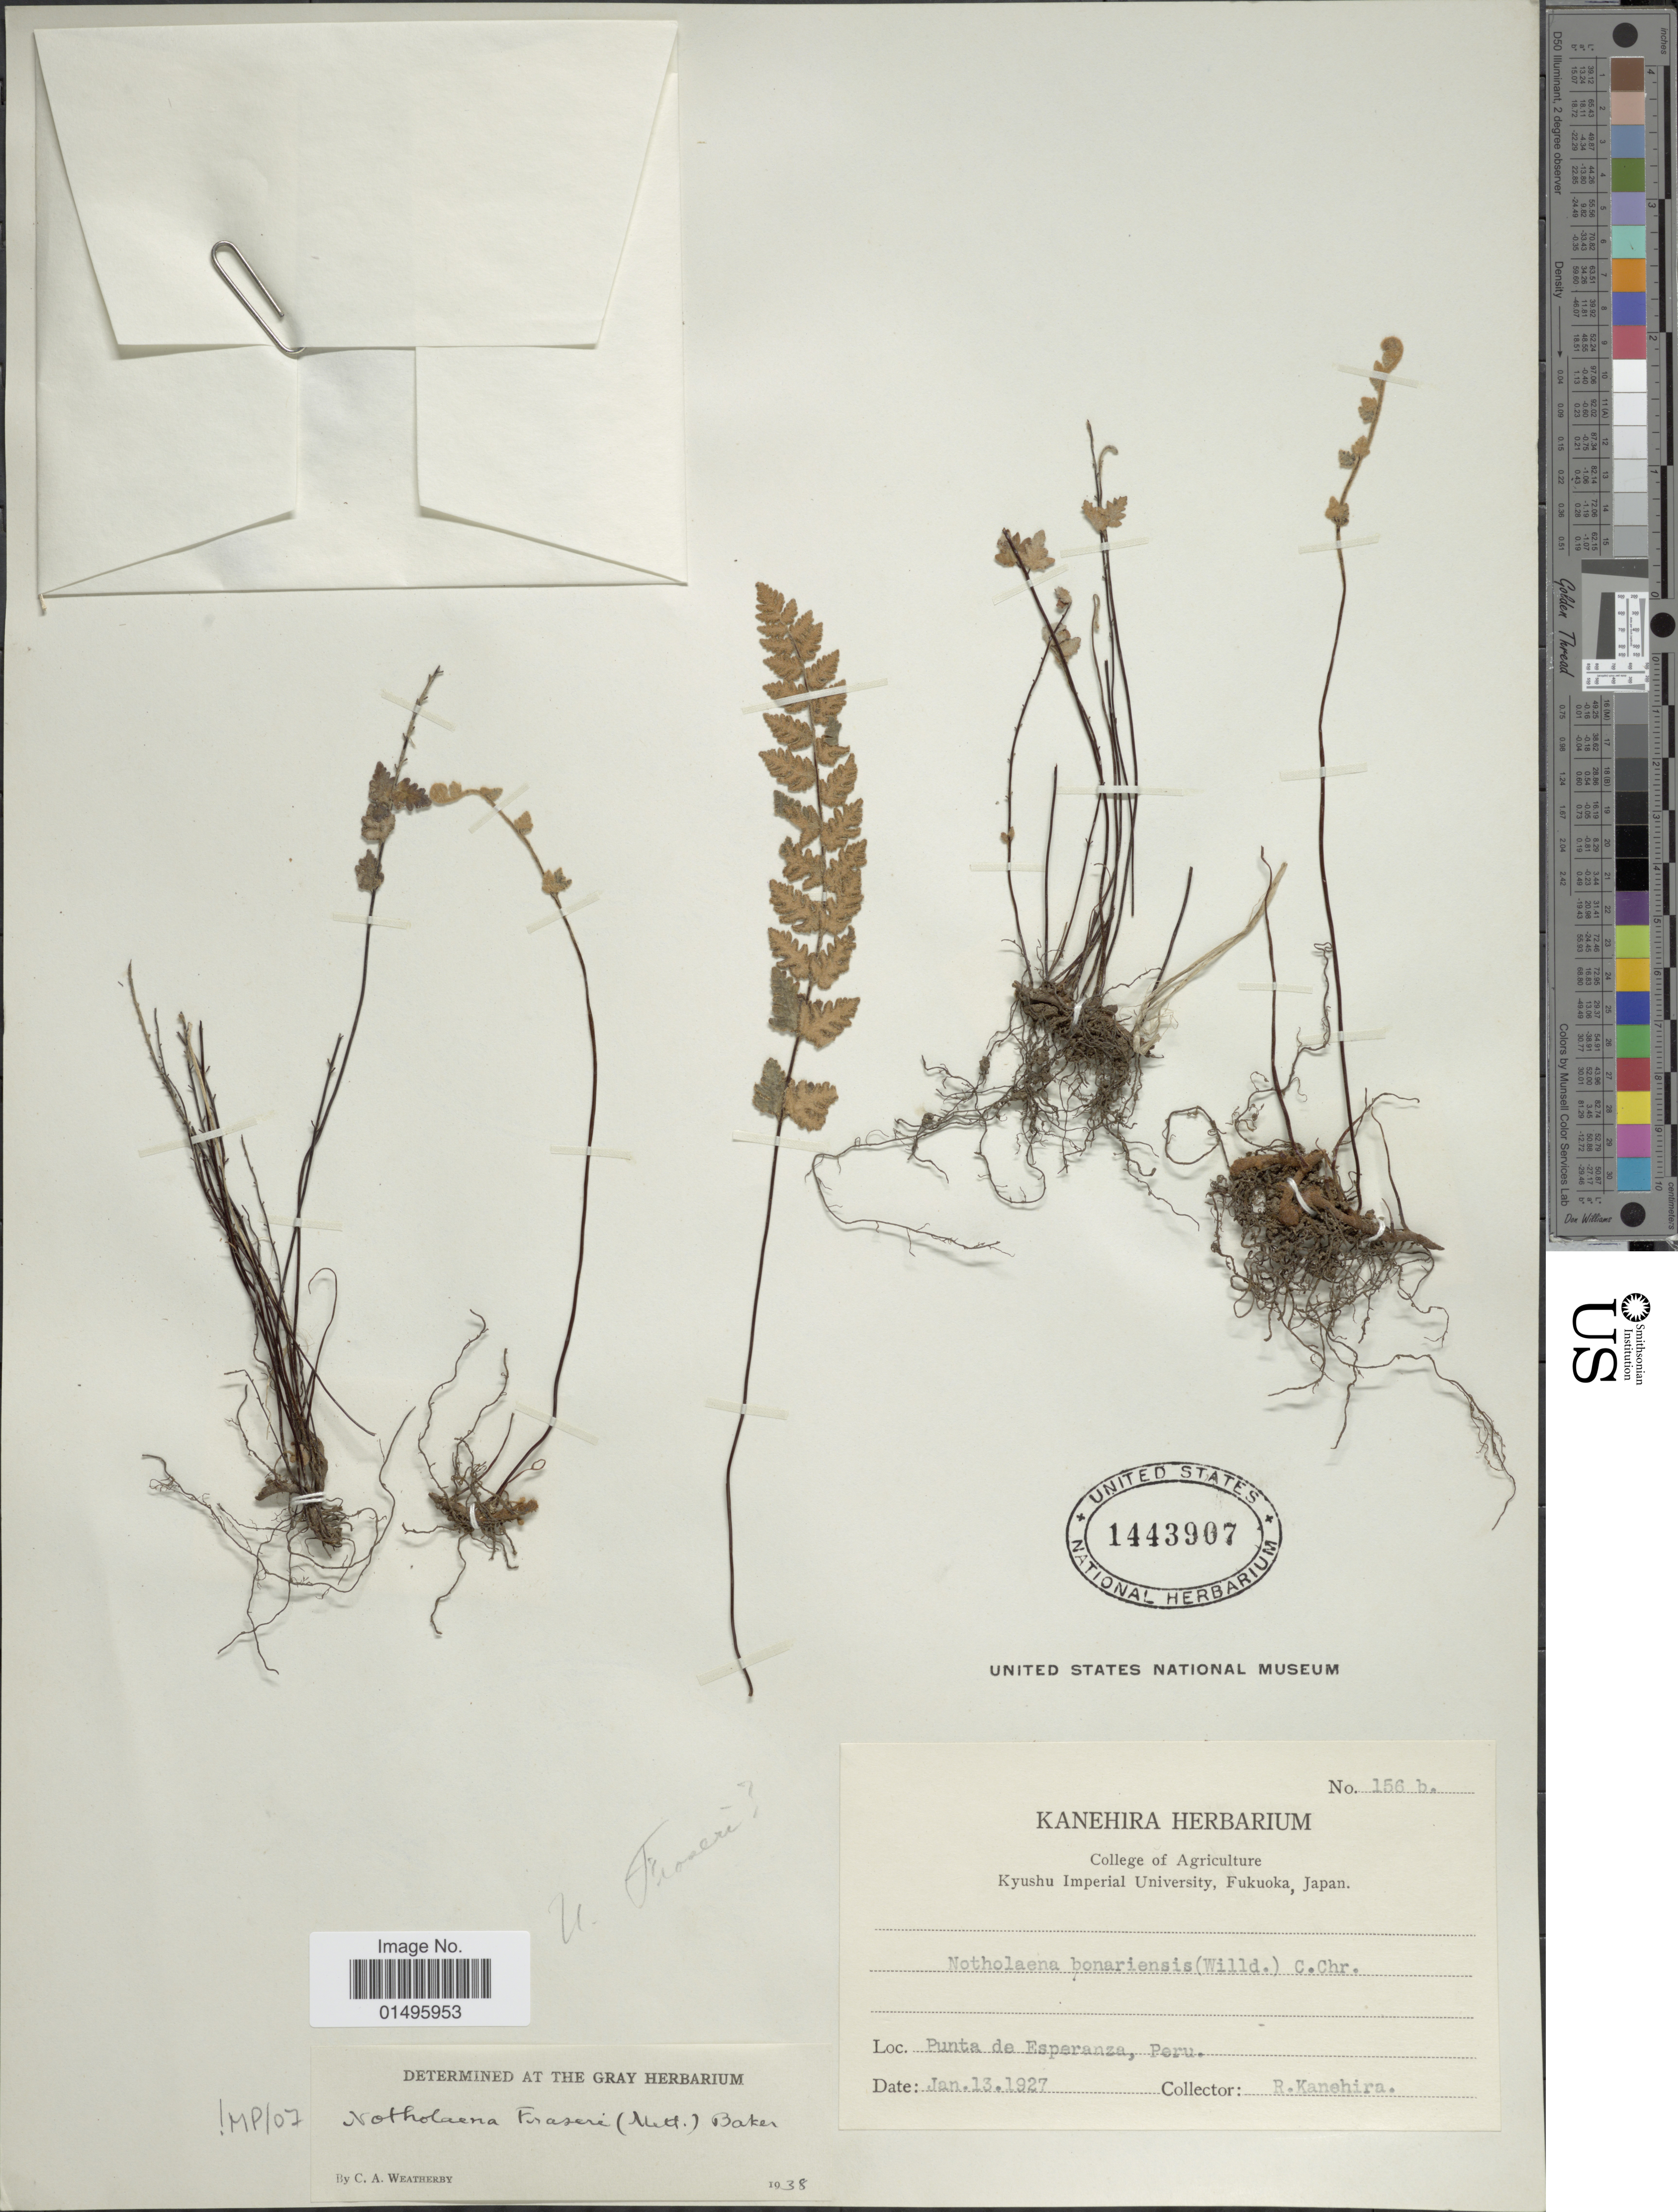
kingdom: Plantae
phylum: Tracheophyta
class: Polypodiopsida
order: Polypodiales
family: Pteridaceae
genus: Notholaena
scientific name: Notholaena fraseri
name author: (Mett.) Baker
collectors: R. Kanehira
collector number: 156b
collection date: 1927-01-13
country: Peru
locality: Peru, Punta de Esperanza.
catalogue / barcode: US 1443907